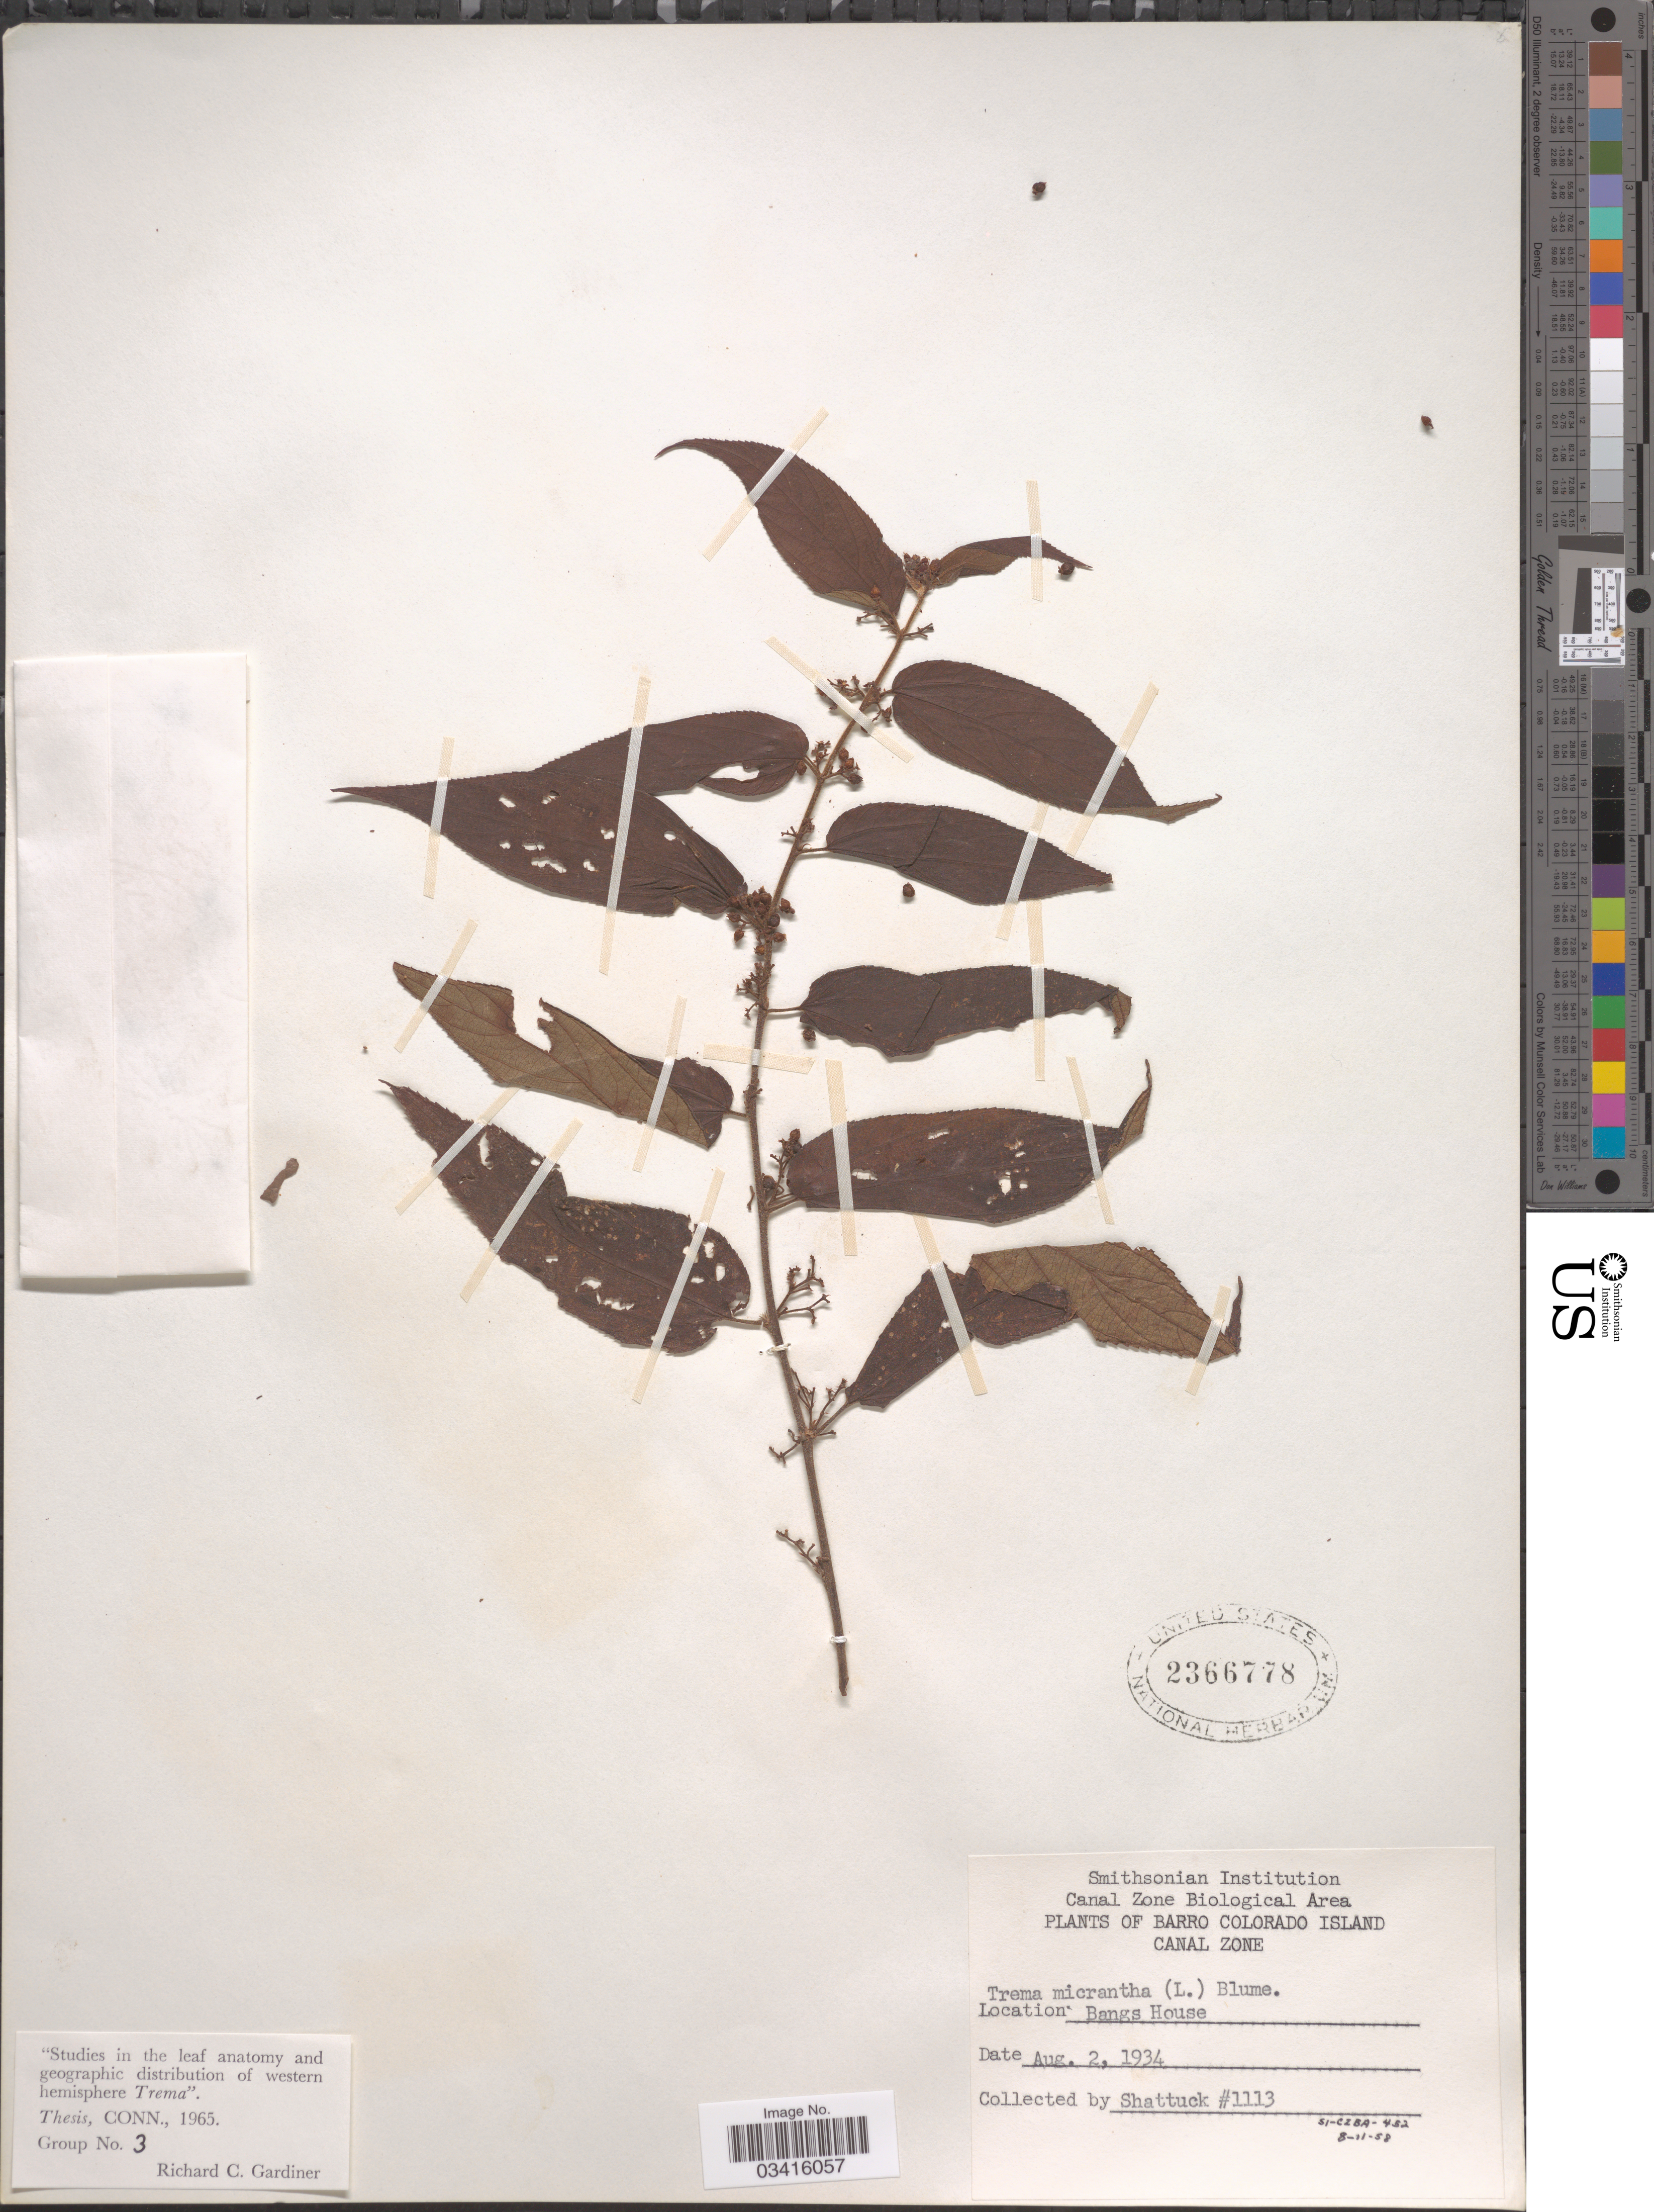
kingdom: Plantae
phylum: Tracheophyta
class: Magnoliopsida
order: Rosales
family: Cannabaceae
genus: Trema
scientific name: Trema micranthum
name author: (L.) Blume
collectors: Shattuck, --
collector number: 1113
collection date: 1934-08-02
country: Panama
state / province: Panamá Oeste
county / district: Canal Zone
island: Barro Colorado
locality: Barro Colorado Island Canal Zone. Bangs House.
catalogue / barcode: US 2366778